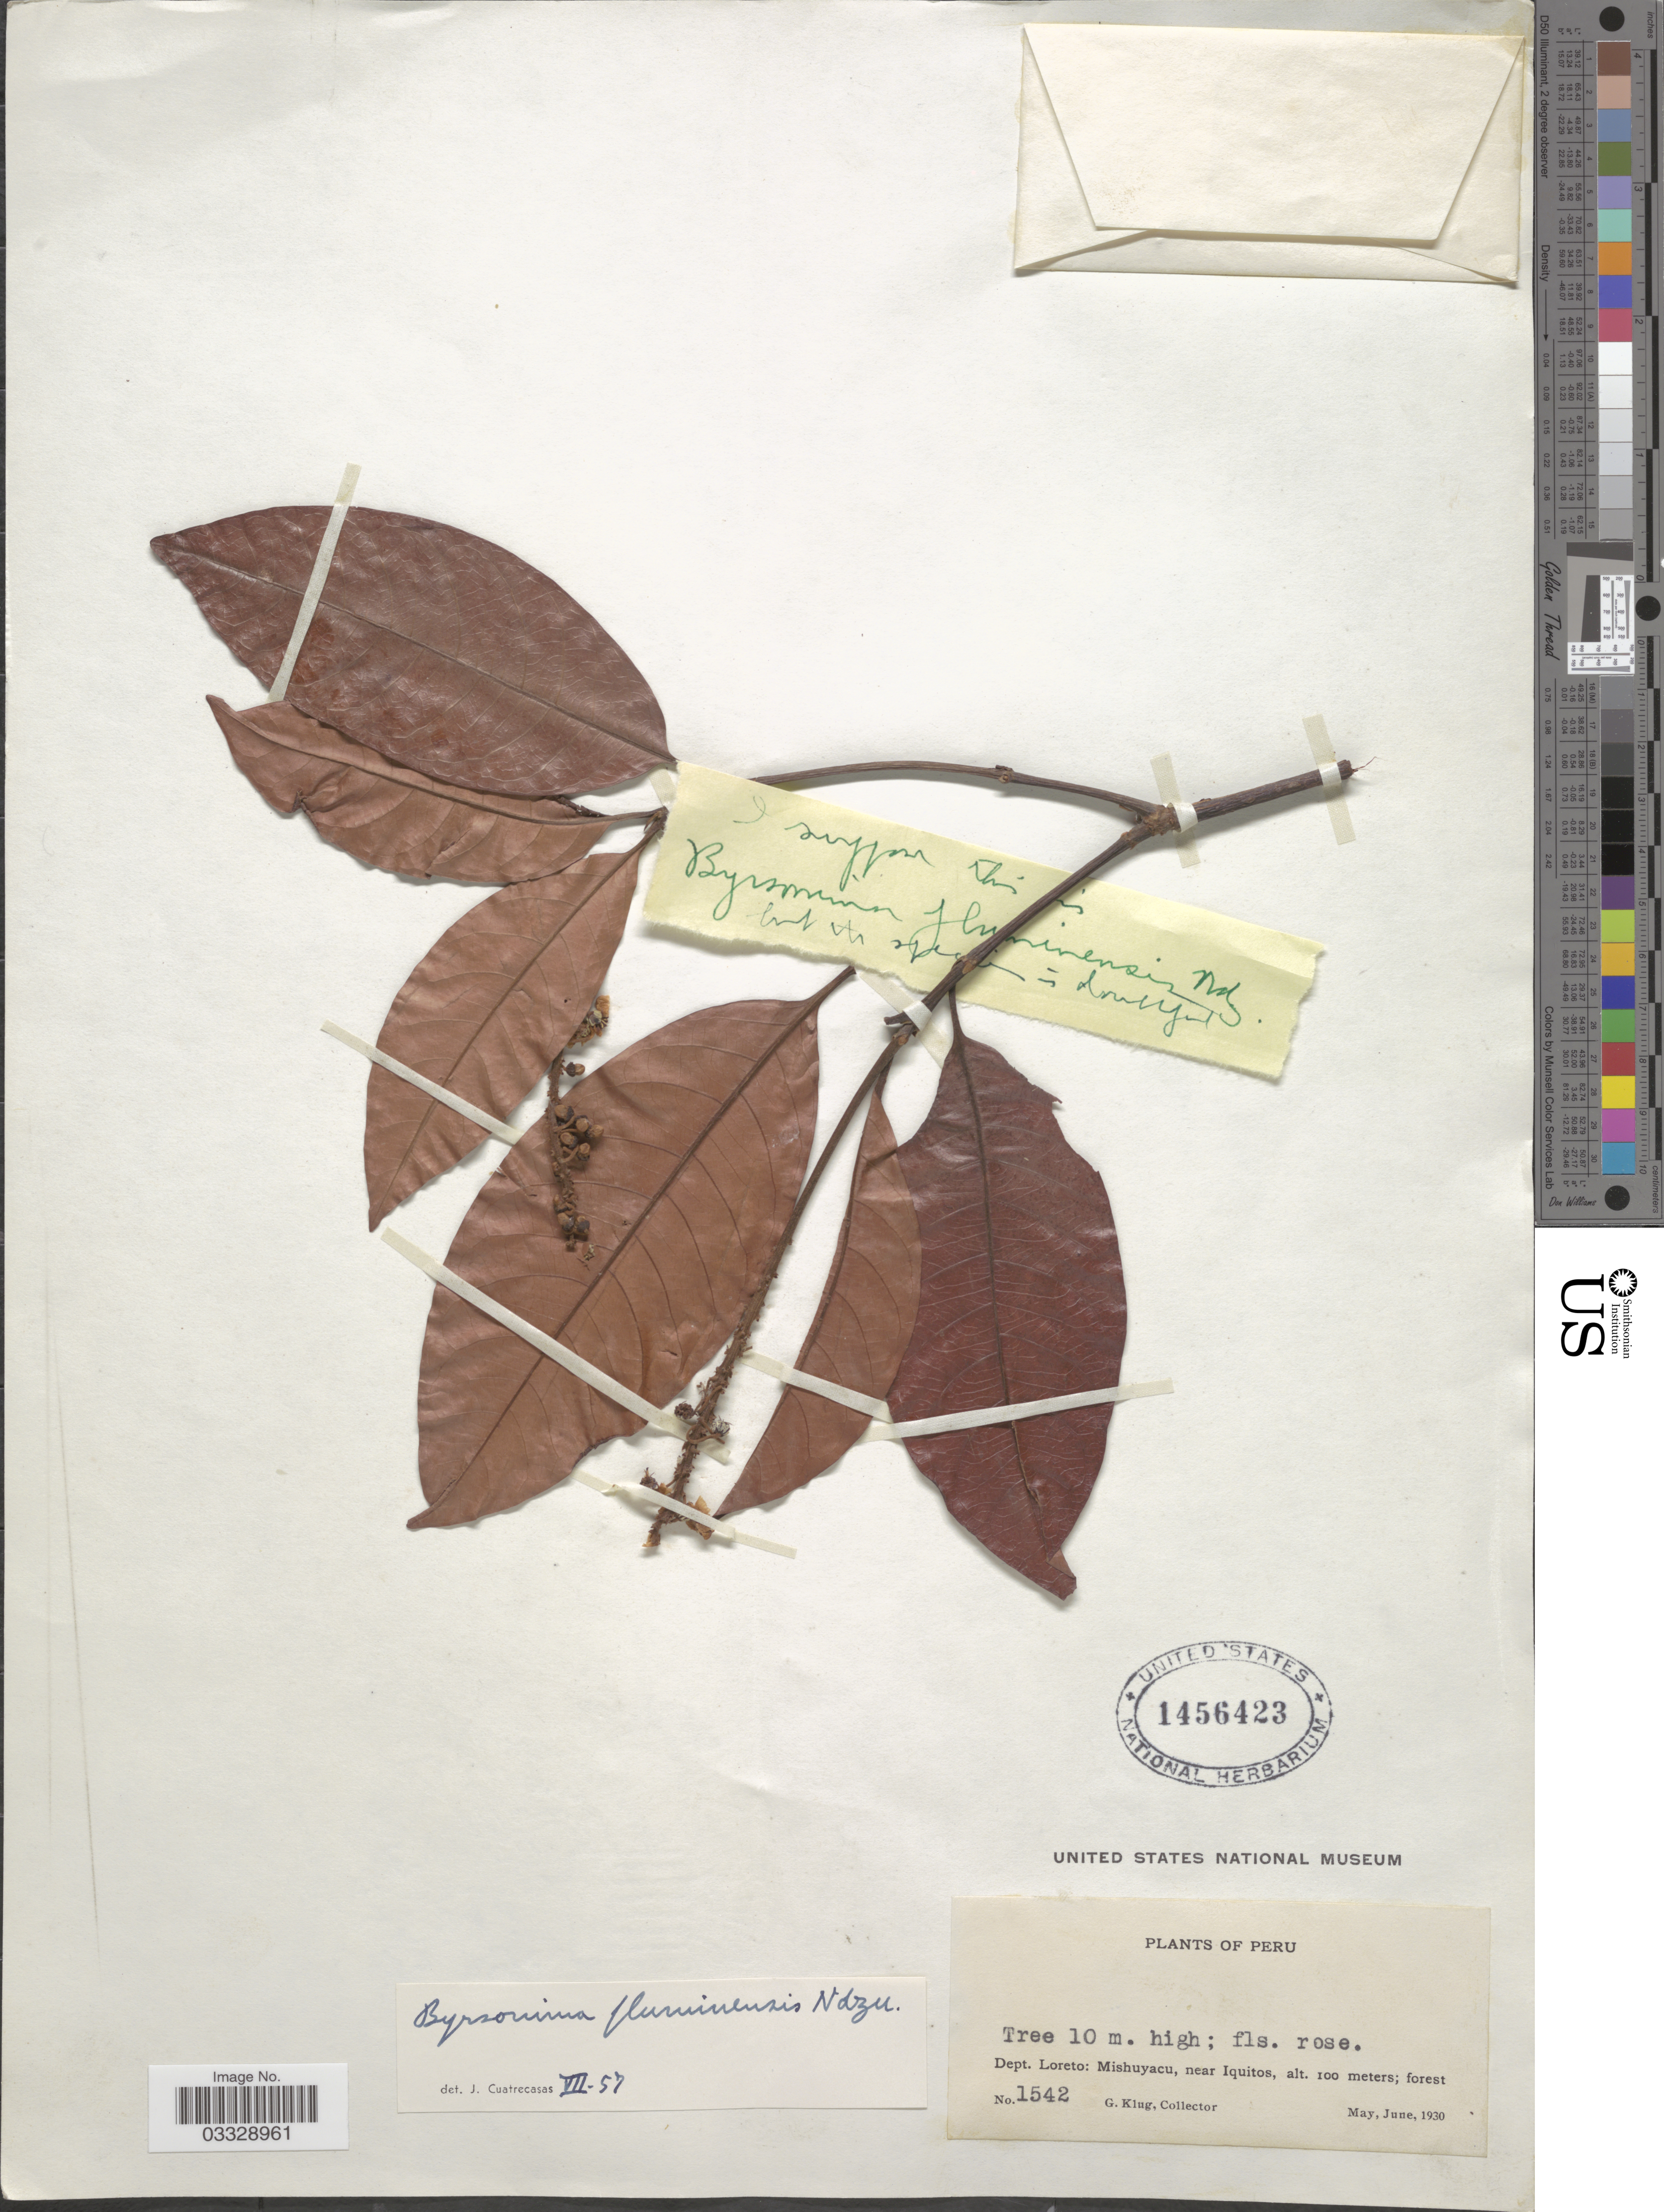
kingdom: Plantae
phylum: Tracheophyta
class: Magnoliopsida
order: Malpighiales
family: Malpighiaceae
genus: Byrsonima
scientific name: Byrsonima fluminensis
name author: Nied.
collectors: G. Klug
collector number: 1542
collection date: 1930-05/1930-06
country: Peru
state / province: Loreto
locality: Dept. Loreto: Mishuyacu, near Iquitos.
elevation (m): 100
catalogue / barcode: US 1456423